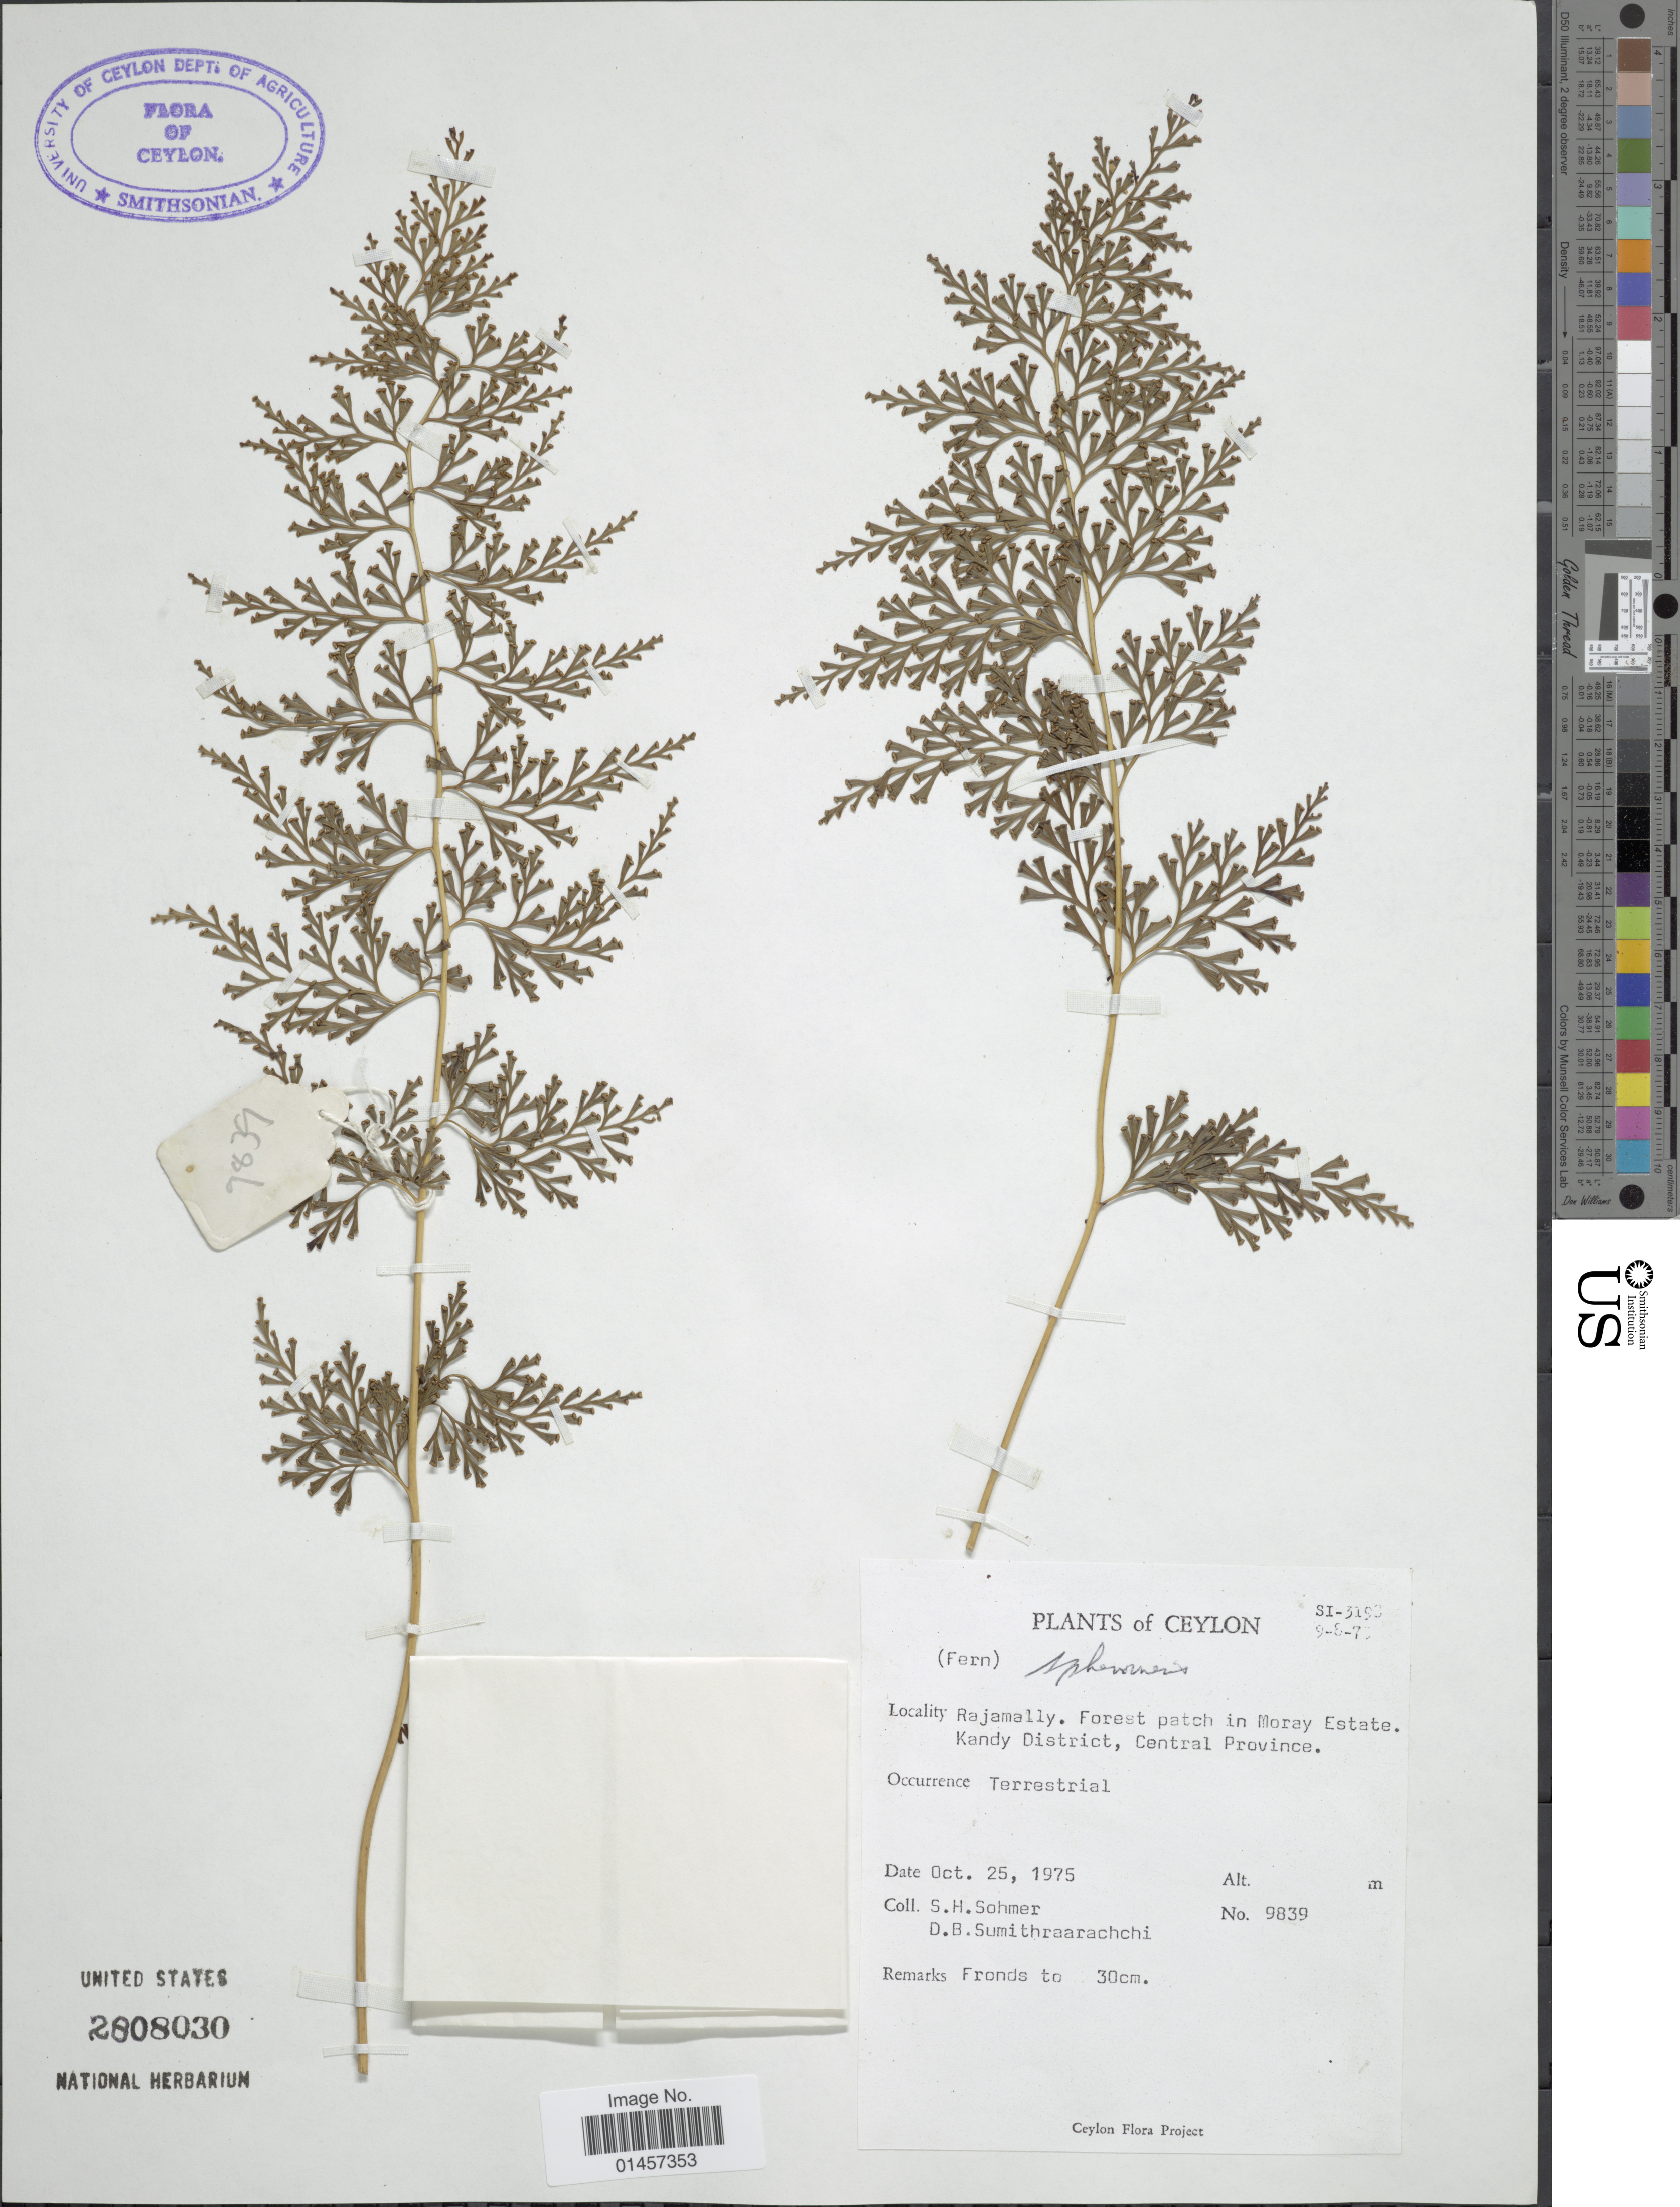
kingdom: Plantae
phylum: Tracheophyta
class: Polypodiopsida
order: Polypodiales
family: Lindsaeaceae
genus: Sphenomeris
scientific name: Sphenomeris chinensis var. chinensis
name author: (L.) Maxon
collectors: S. H. Sohmer & D. B. Sumithraarachchi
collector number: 9839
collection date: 1975-10-25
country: Sri Lanka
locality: Ceylon, Rajamally, forest patch in Moray Estate, Kandy District, Central Province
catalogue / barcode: US 2808030